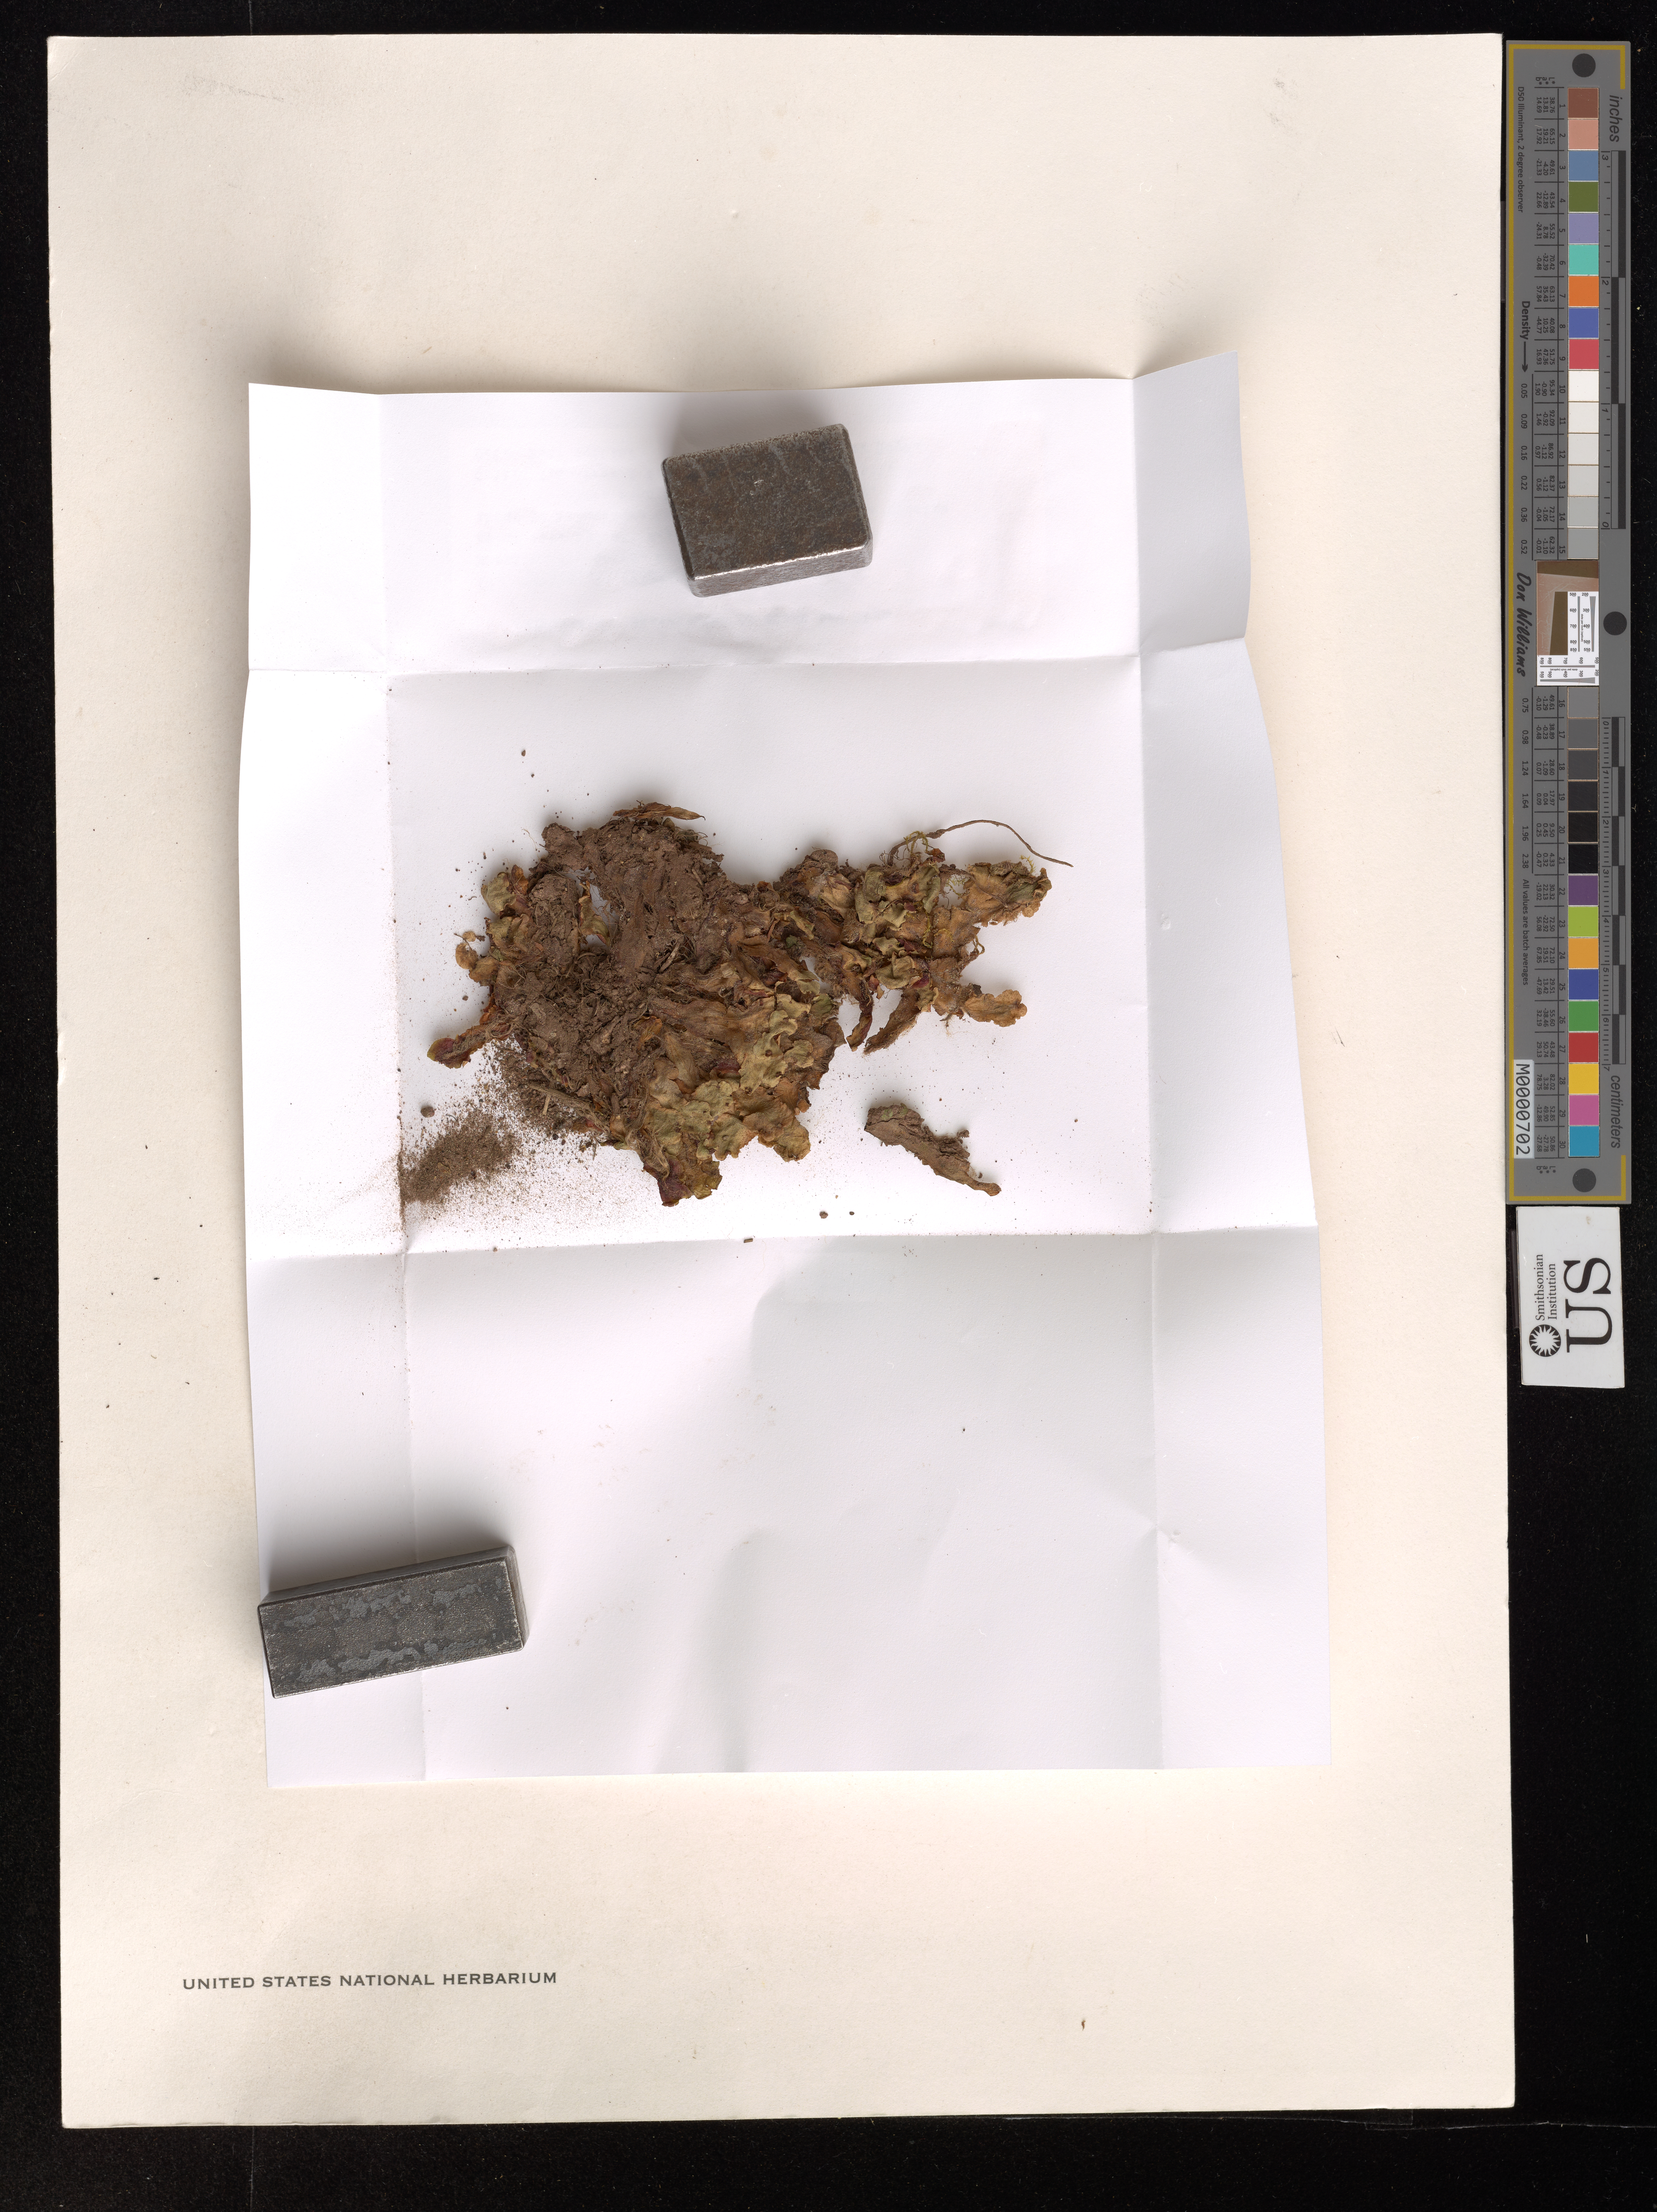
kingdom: Plantae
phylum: Marchantiophyta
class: Marchantiopsida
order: Marchantiales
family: Marchantiaceae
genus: Marchantia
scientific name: Marchantia polymorpha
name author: L.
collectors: T. C. Frye & E. Frye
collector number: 3092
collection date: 1941-01-13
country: Mexico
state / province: Michoacán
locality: Moralia. About 34 kilometers eastward along highway to Hidalgo where road to Chinapa branches off.